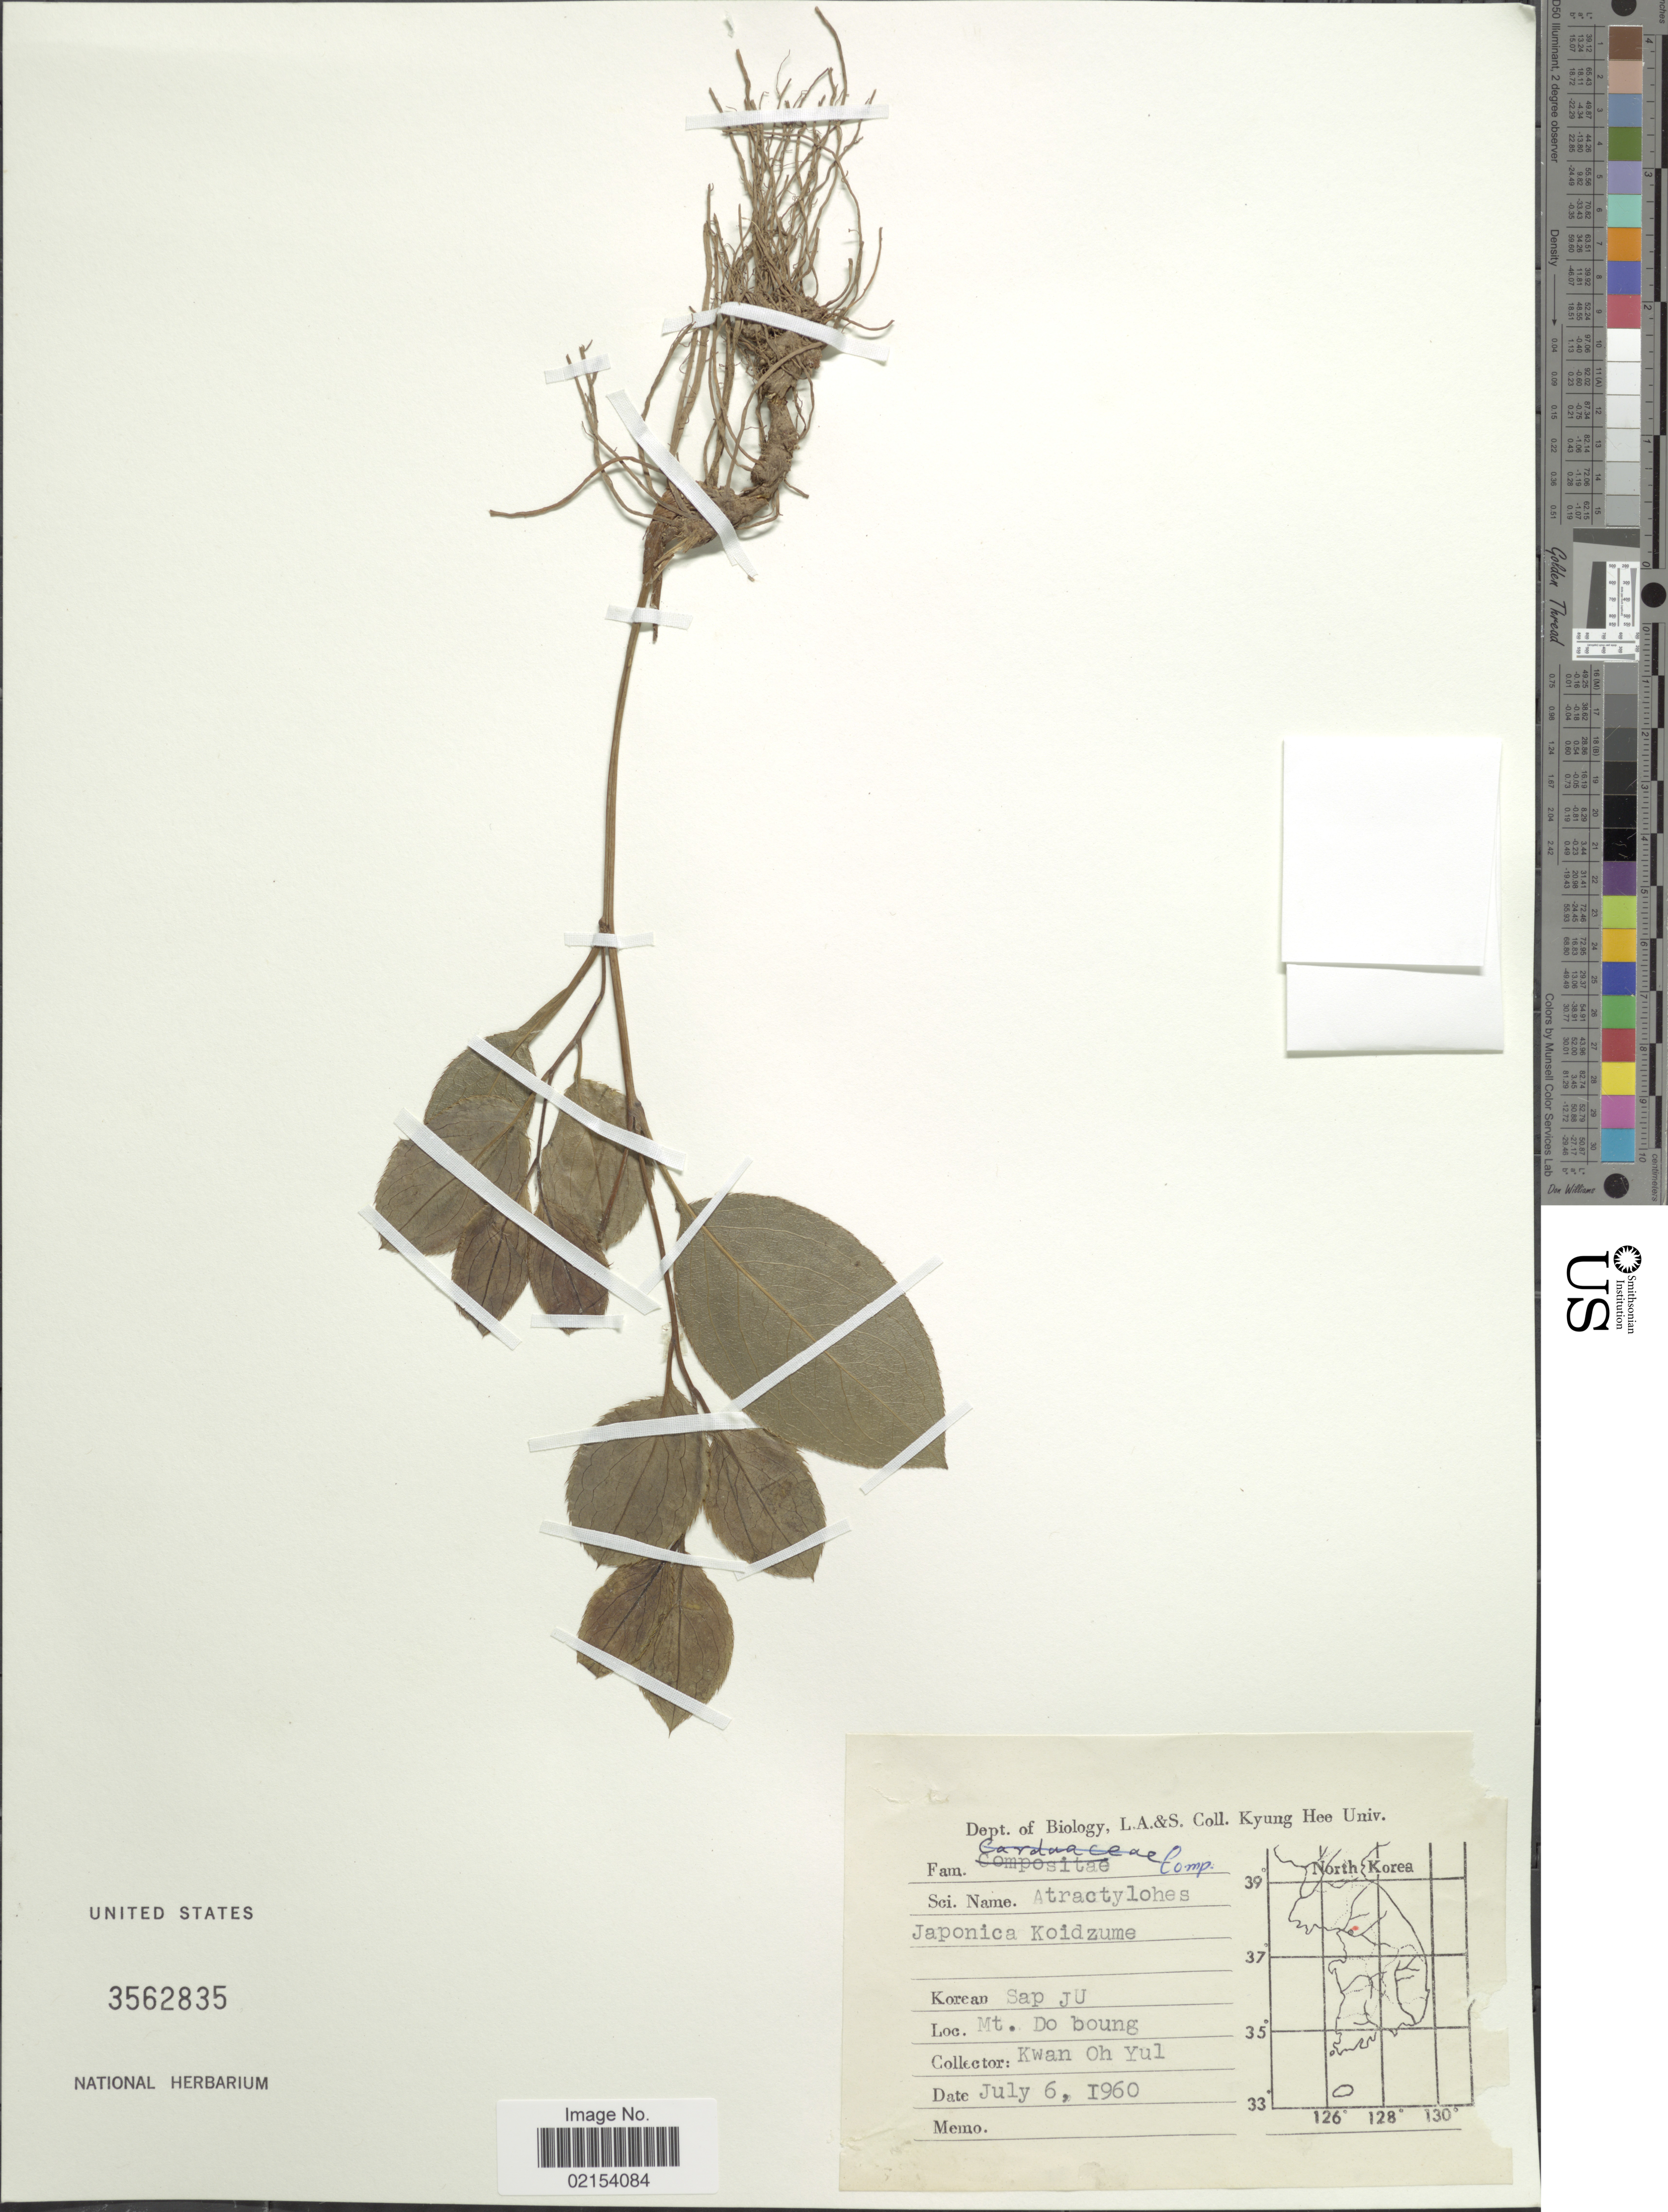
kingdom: Plantae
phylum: Tracheophyta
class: Magnoliopsida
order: Asterales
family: Asteraceae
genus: Atractylodes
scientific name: Atractylodes japonica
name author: Koidz. ex Kitam.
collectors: K. Yul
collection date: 1960-07-06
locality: Mt. Do boung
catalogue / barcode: US 3562835